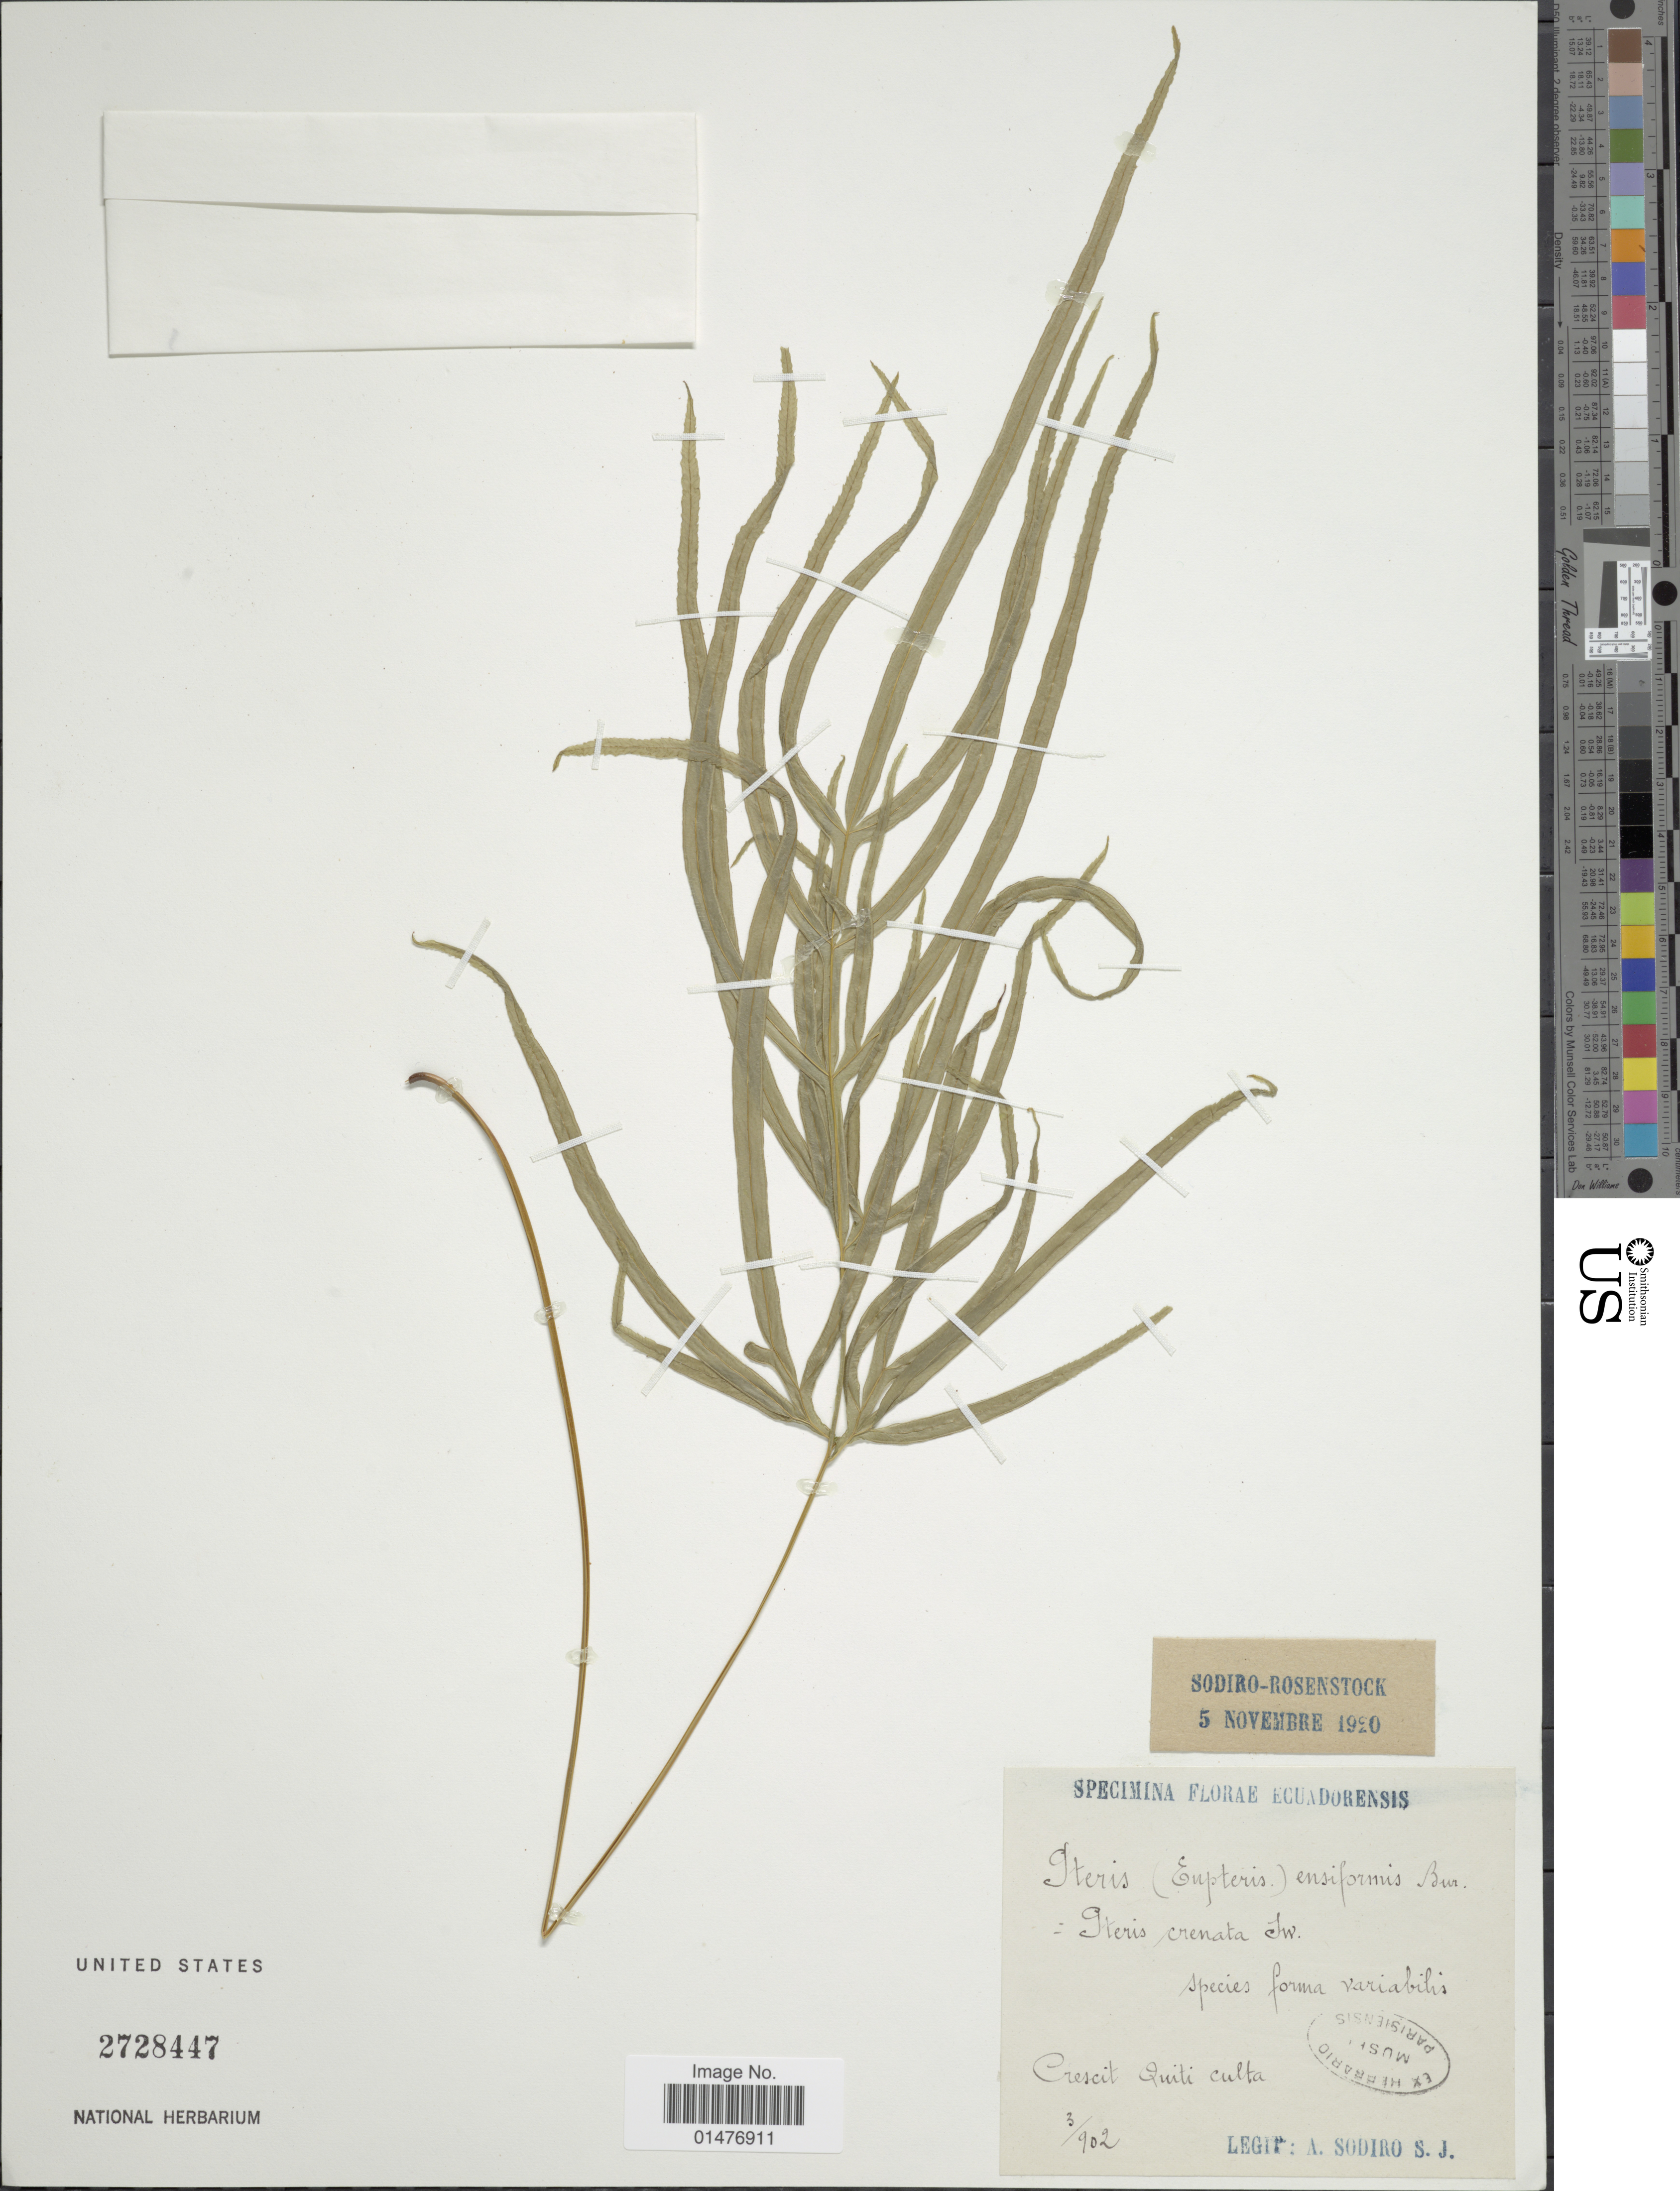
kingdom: Plantae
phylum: Tracheophyta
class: Polypodiopsida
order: Polypodiales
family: Pteridaceae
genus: Pteris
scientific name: Pteris ensiformis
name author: Burm. f.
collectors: A. Sodiro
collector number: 3/902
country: Ecuador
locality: Crescit Quiti culta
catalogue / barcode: US 2728447